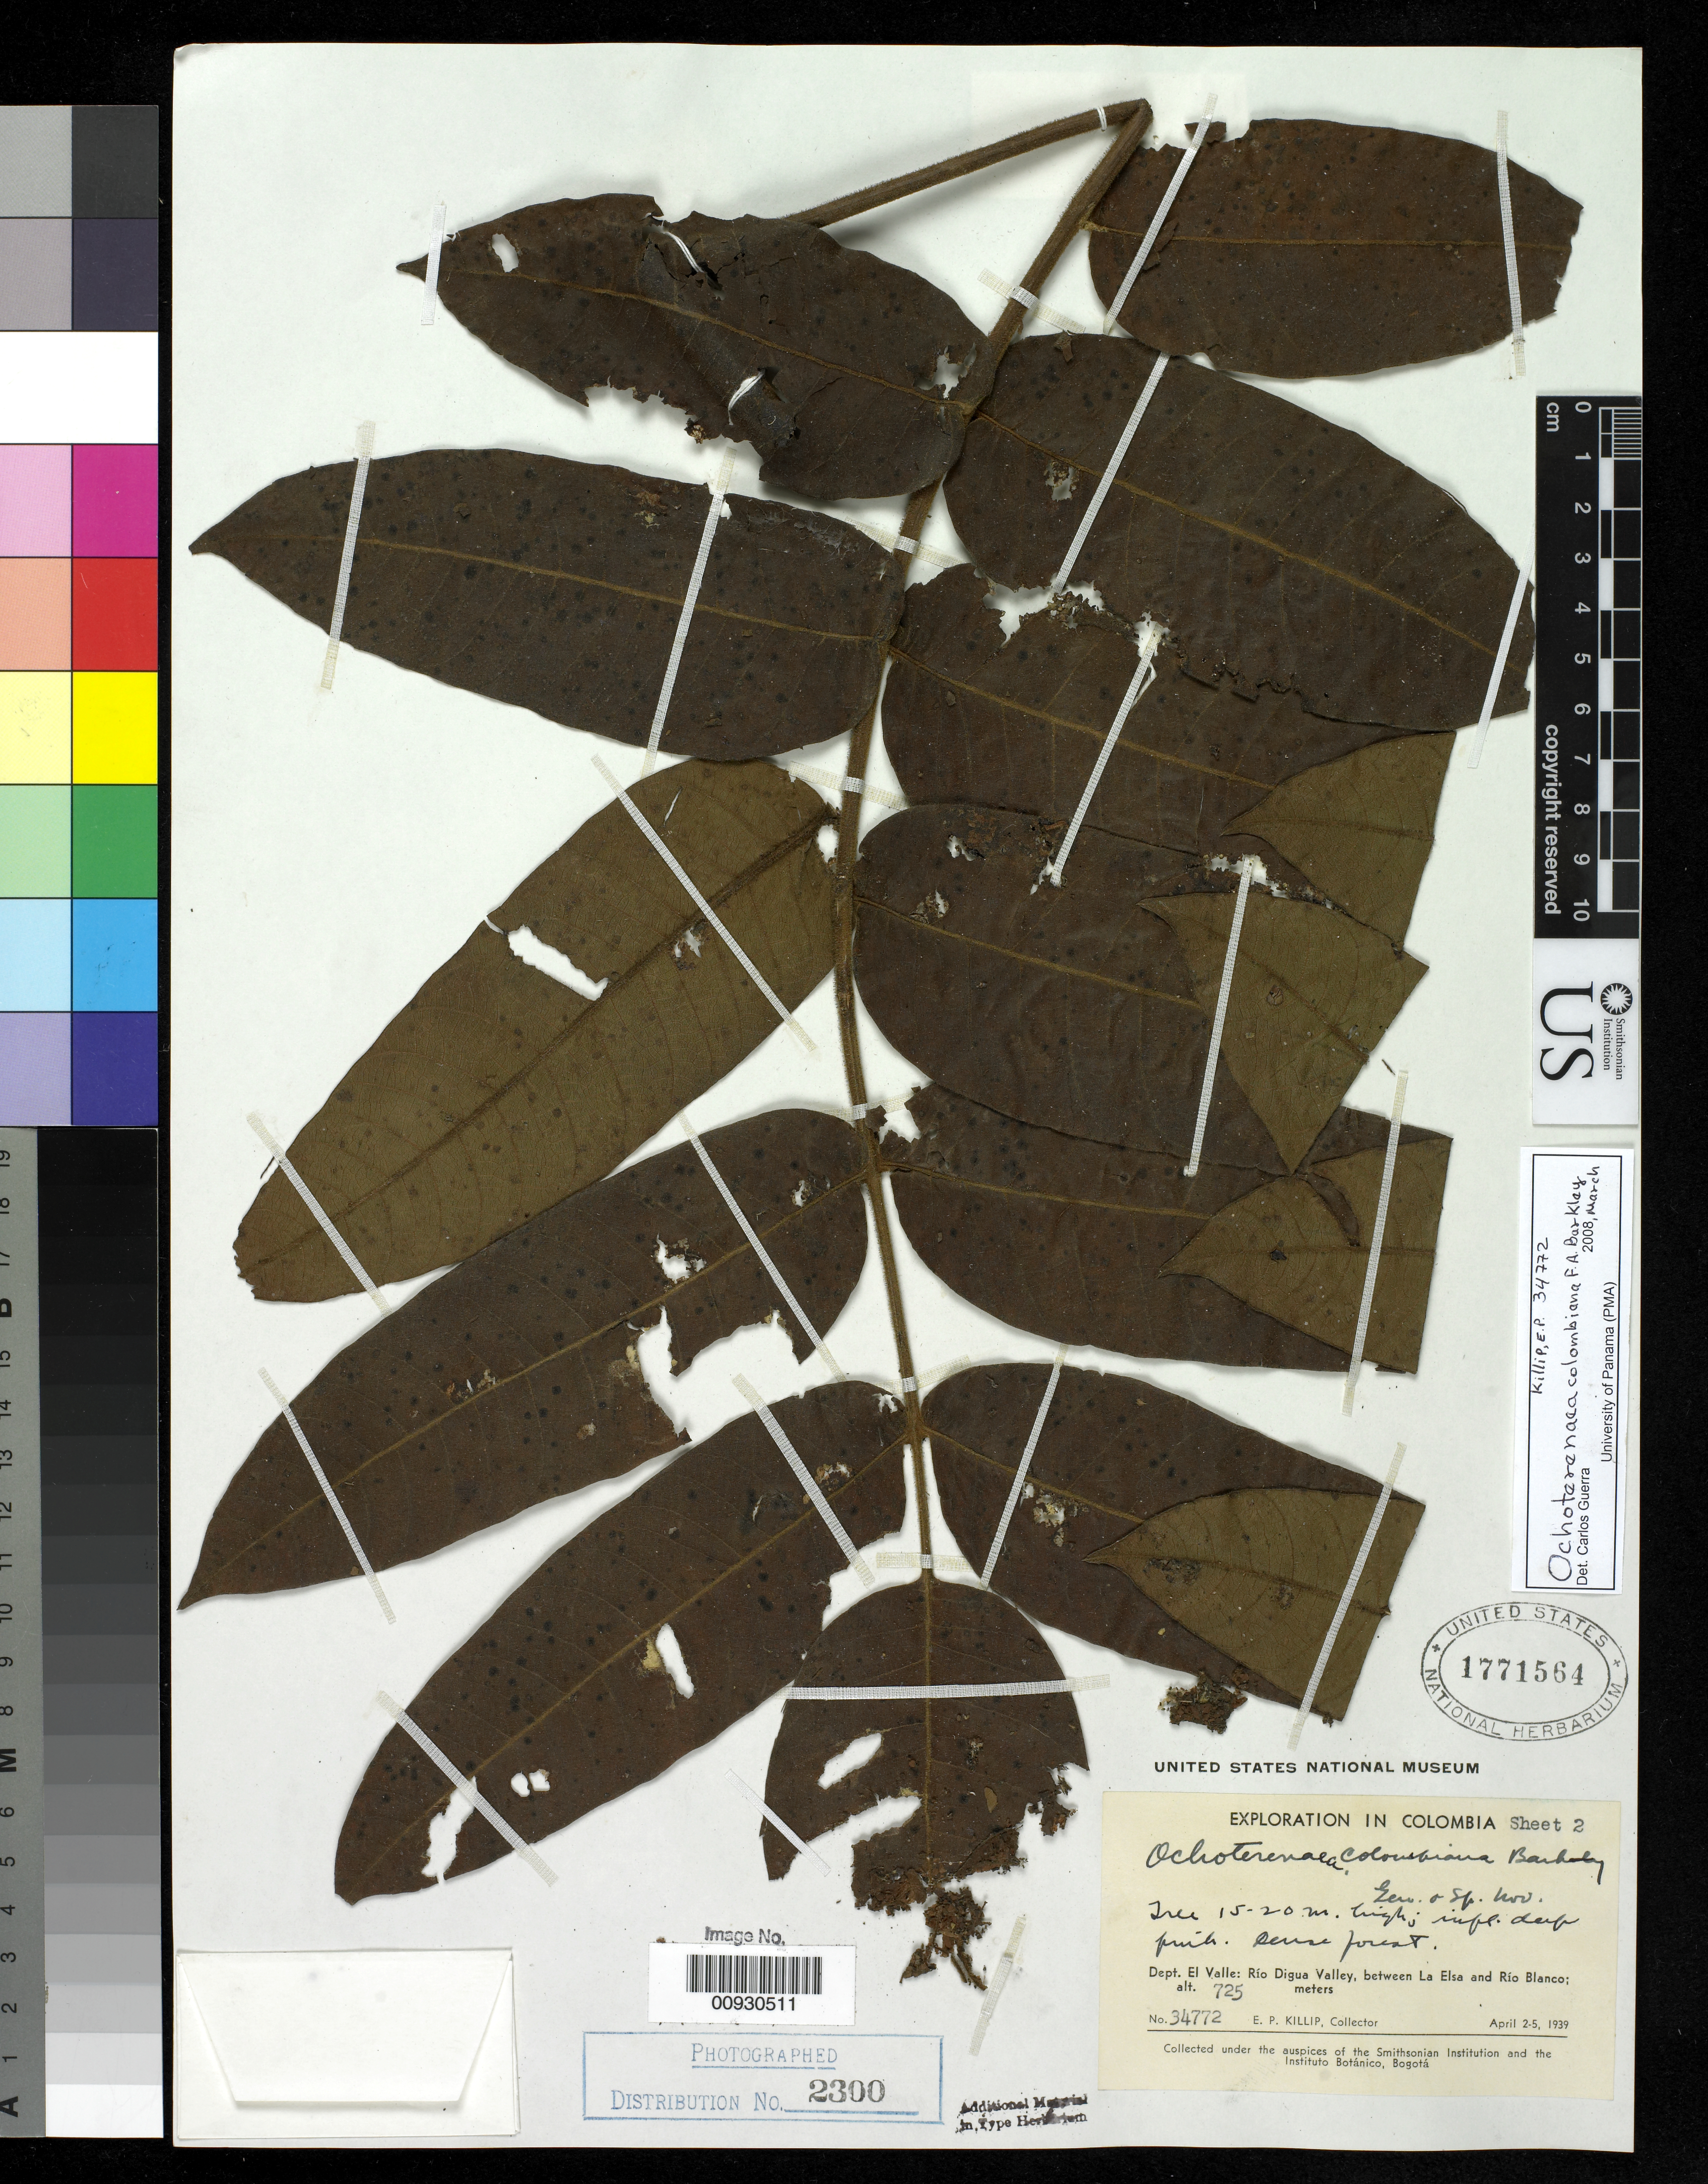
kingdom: Plantae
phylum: Tracheophyta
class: Magnoliopsida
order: Sapindales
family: Anacardiaceae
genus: Ochoterenaea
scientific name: Ochoterenaea colombiana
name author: F.A. Barkley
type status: Holotype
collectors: E. P. Killip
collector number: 34772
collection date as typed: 02 Apr 1939 to 05 Apr 1939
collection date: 1939-04-02/1939-04-05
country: Colombia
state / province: Valle del Cauca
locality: Río Digua Valley, between La Elsa and Río Blanco.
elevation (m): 725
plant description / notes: Holotype mounted on 2 sheets.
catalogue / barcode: US 1771564